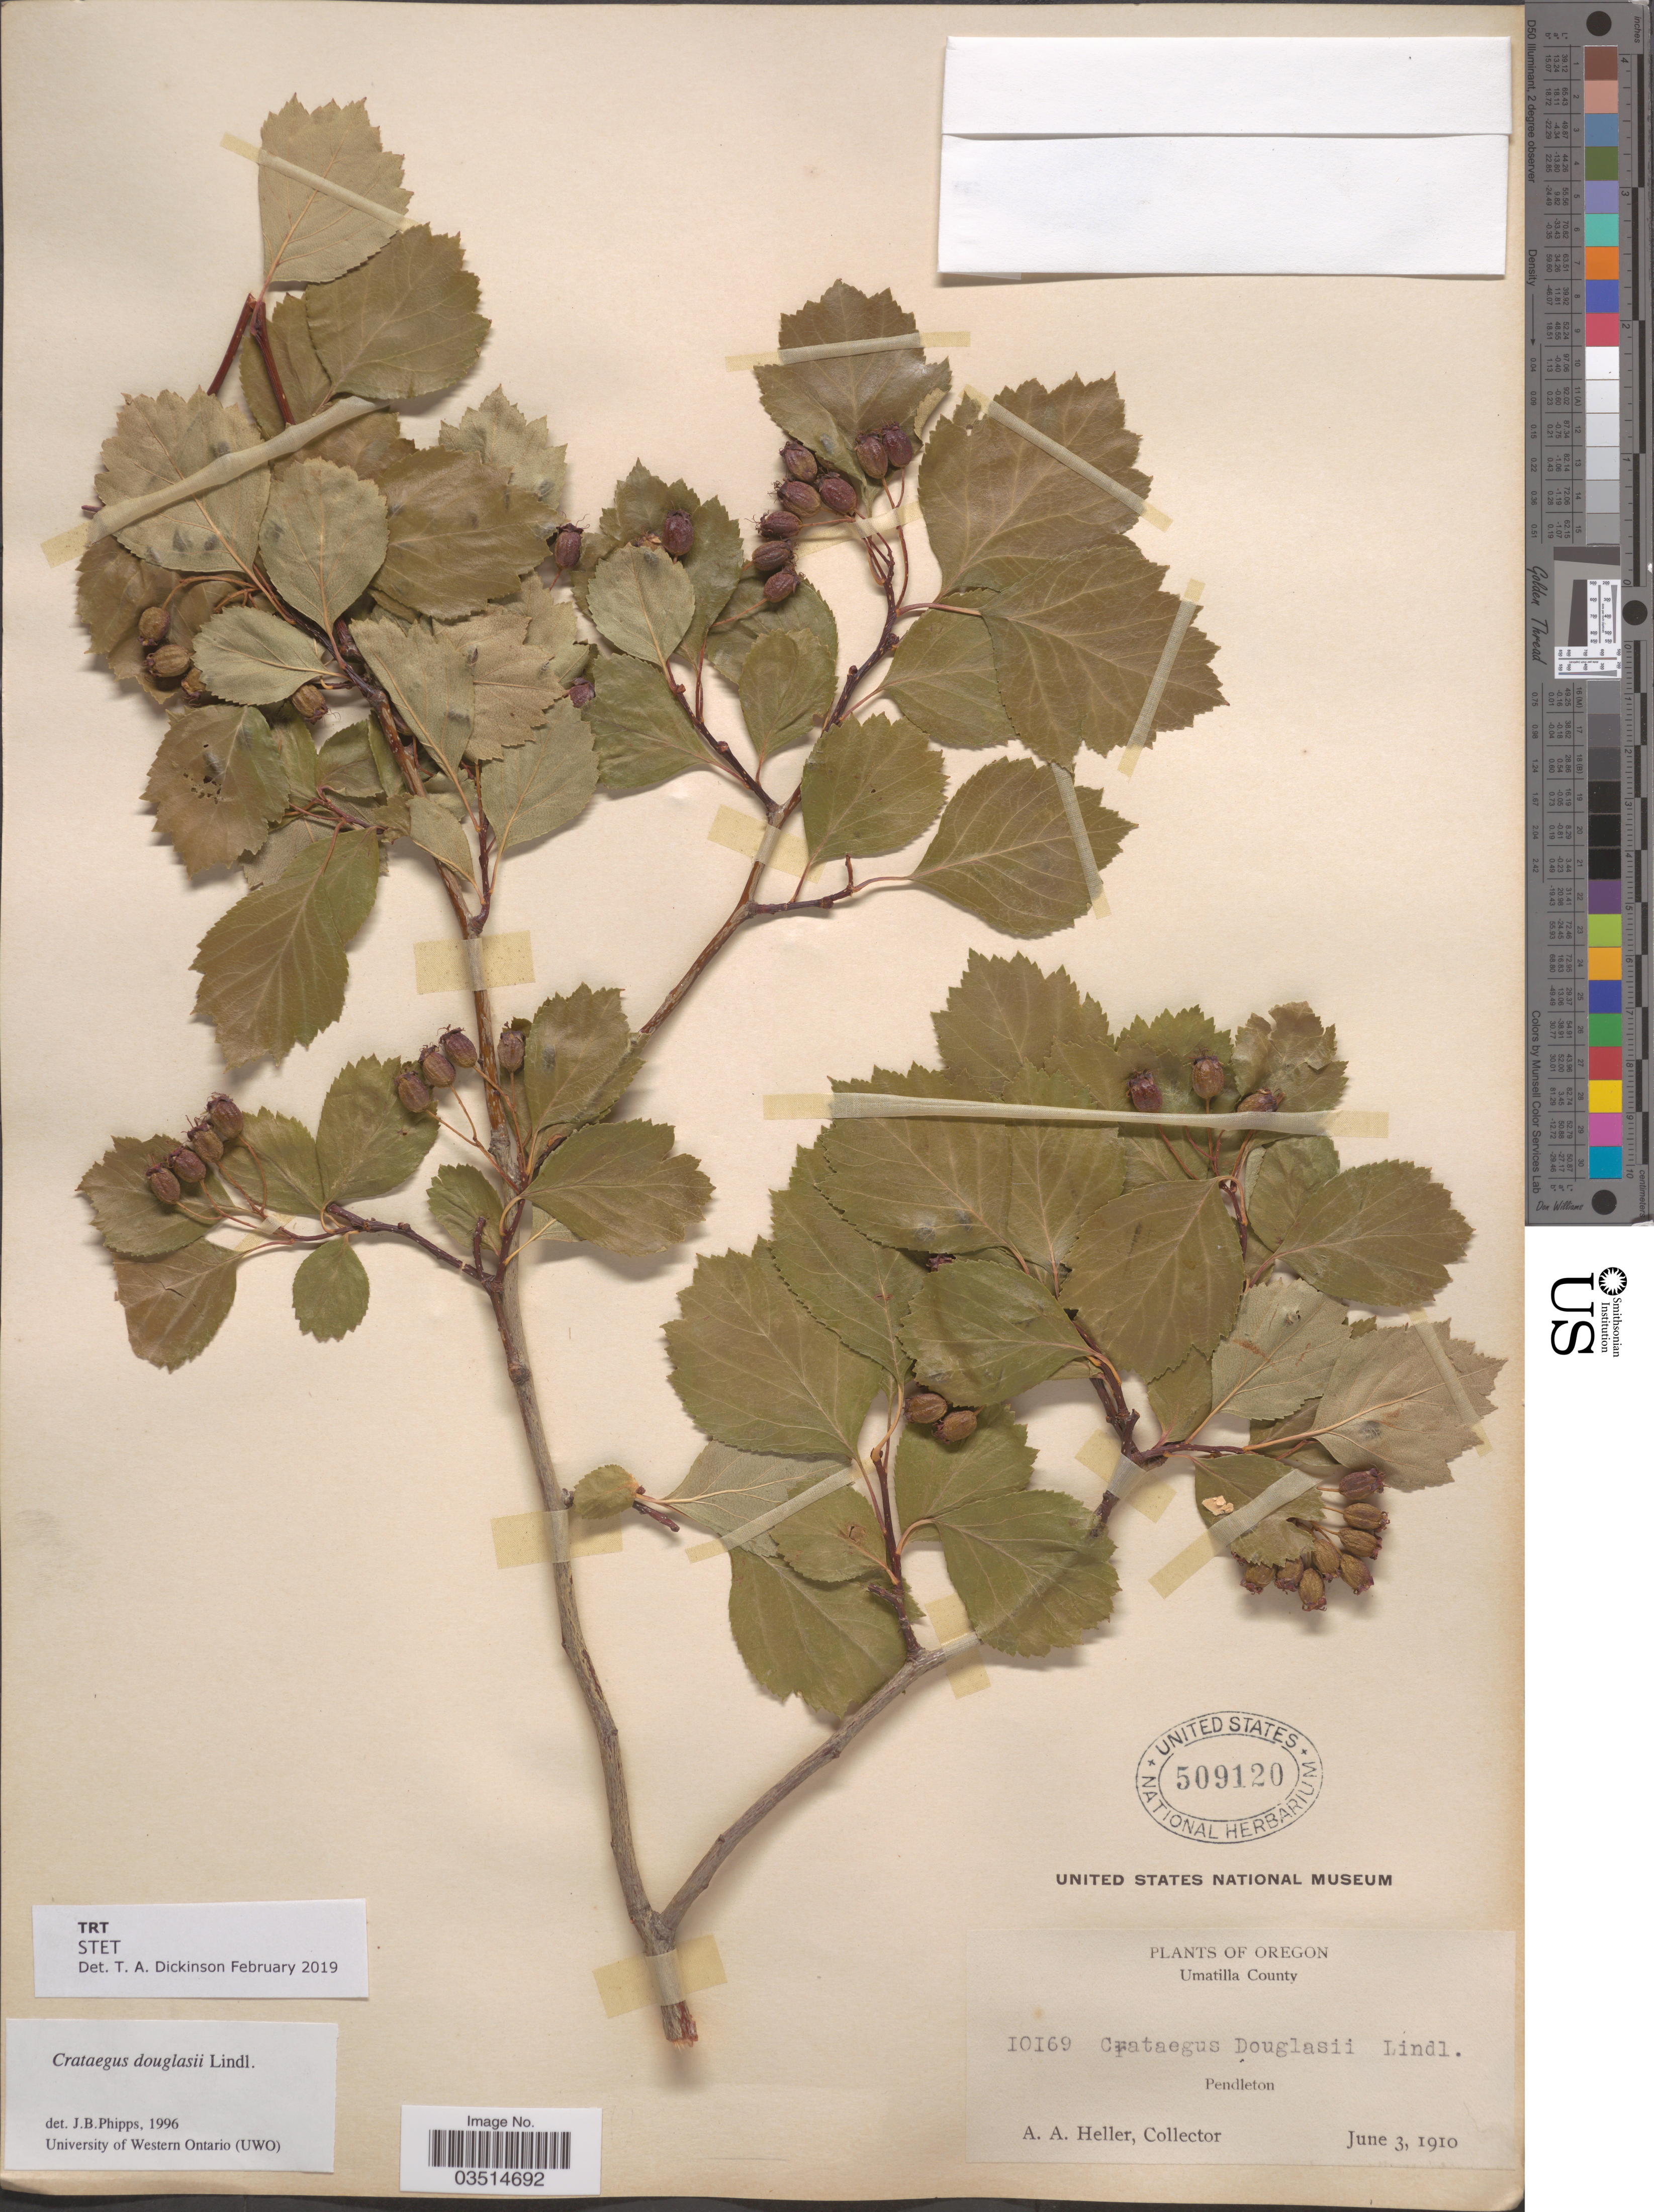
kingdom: Plantae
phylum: Tracheophyta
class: Magnoliopsida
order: Rosales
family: Rosaceae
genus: Crataegus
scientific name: Crataegus douglasii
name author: Lindl.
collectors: A. A. Heller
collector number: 10169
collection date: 1910-06-03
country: United States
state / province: Oregon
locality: Umatilla County. Pendleton.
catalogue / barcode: US 509120